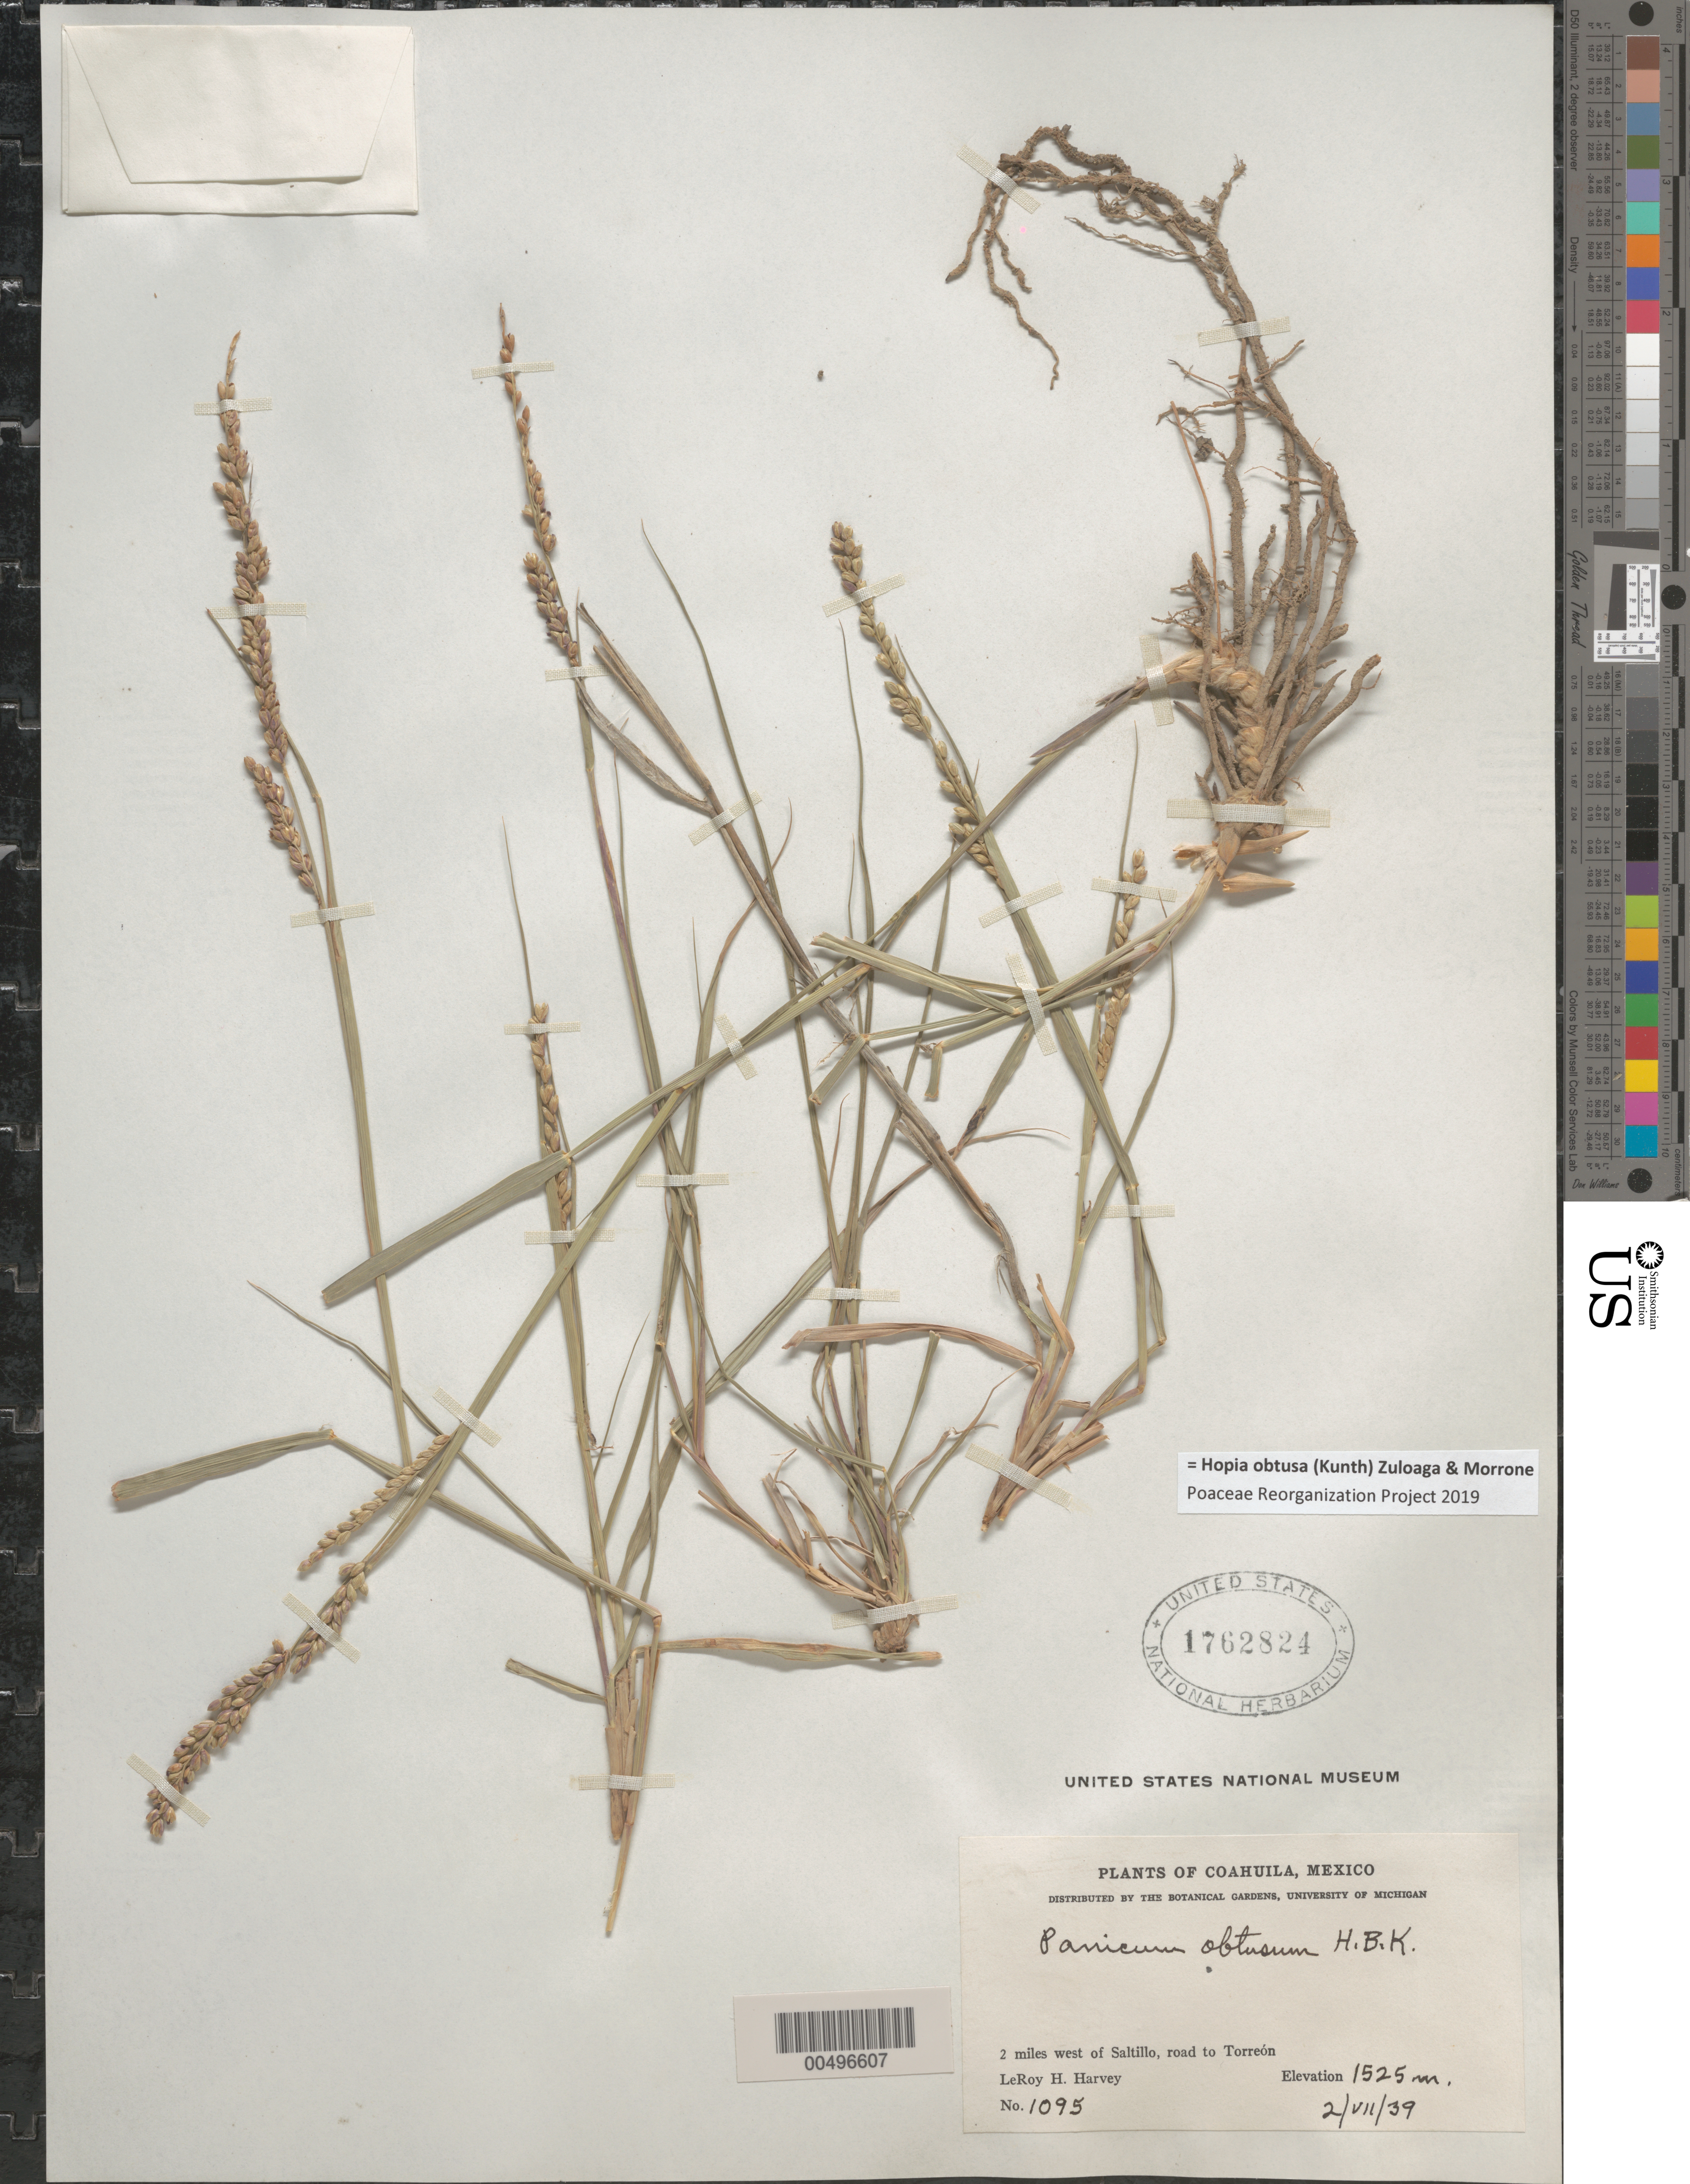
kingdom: Plantae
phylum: Tracheophyta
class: Liliopsida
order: Poales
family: Poaceae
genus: Panicum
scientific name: Panicum obtusum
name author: Kunth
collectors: L. H. Harvey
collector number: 1095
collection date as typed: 2 Jul 1939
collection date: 1939-07-02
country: Mexico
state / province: Coahuila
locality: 2 mi W of Saltillo, rd to Torreón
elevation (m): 1525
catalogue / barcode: US 1762824